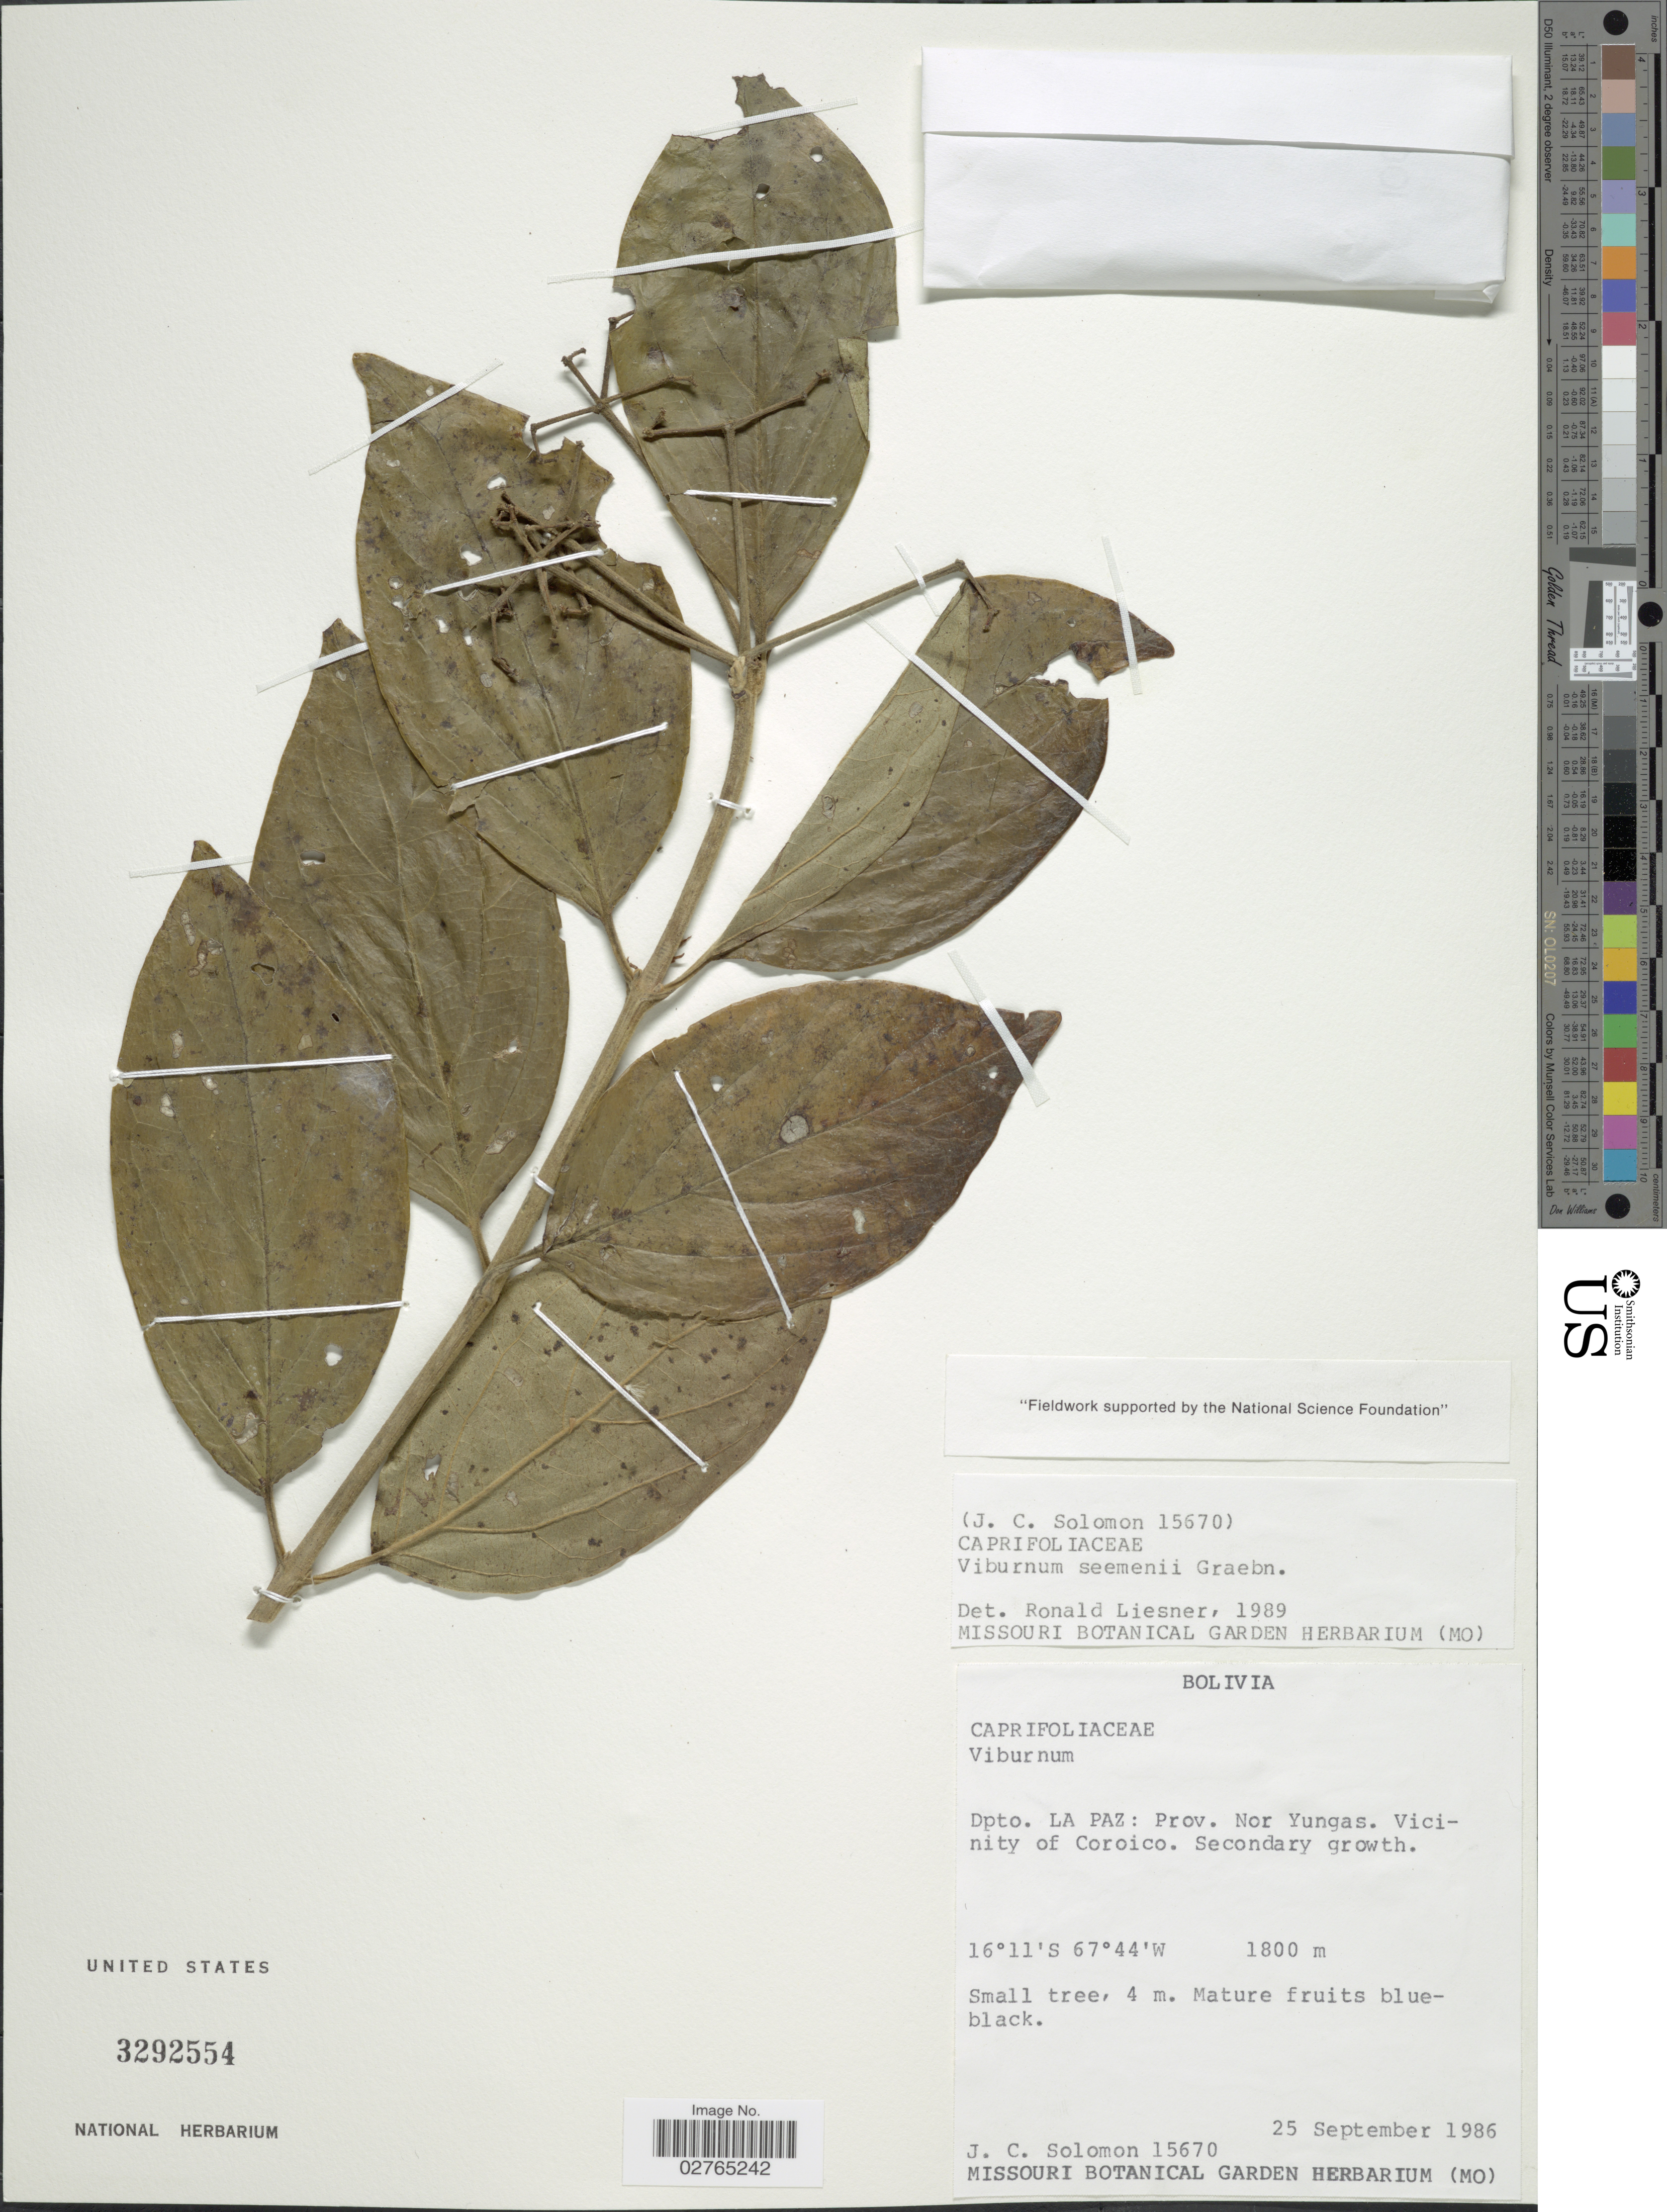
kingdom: Plantae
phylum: Tracheophyta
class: Magnoliopsida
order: Dipsacales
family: Viburnaceae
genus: Viburnum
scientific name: Viburnum seemenii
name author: Graebn. in Urb.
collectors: J. C. Solomon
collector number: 15670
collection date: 1986-09-25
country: Bolivia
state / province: La Paz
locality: Dpto. La Paz: Prov. Nor Yungas. Vicinity of Coroico.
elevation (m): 1800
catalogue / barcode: US 3292554